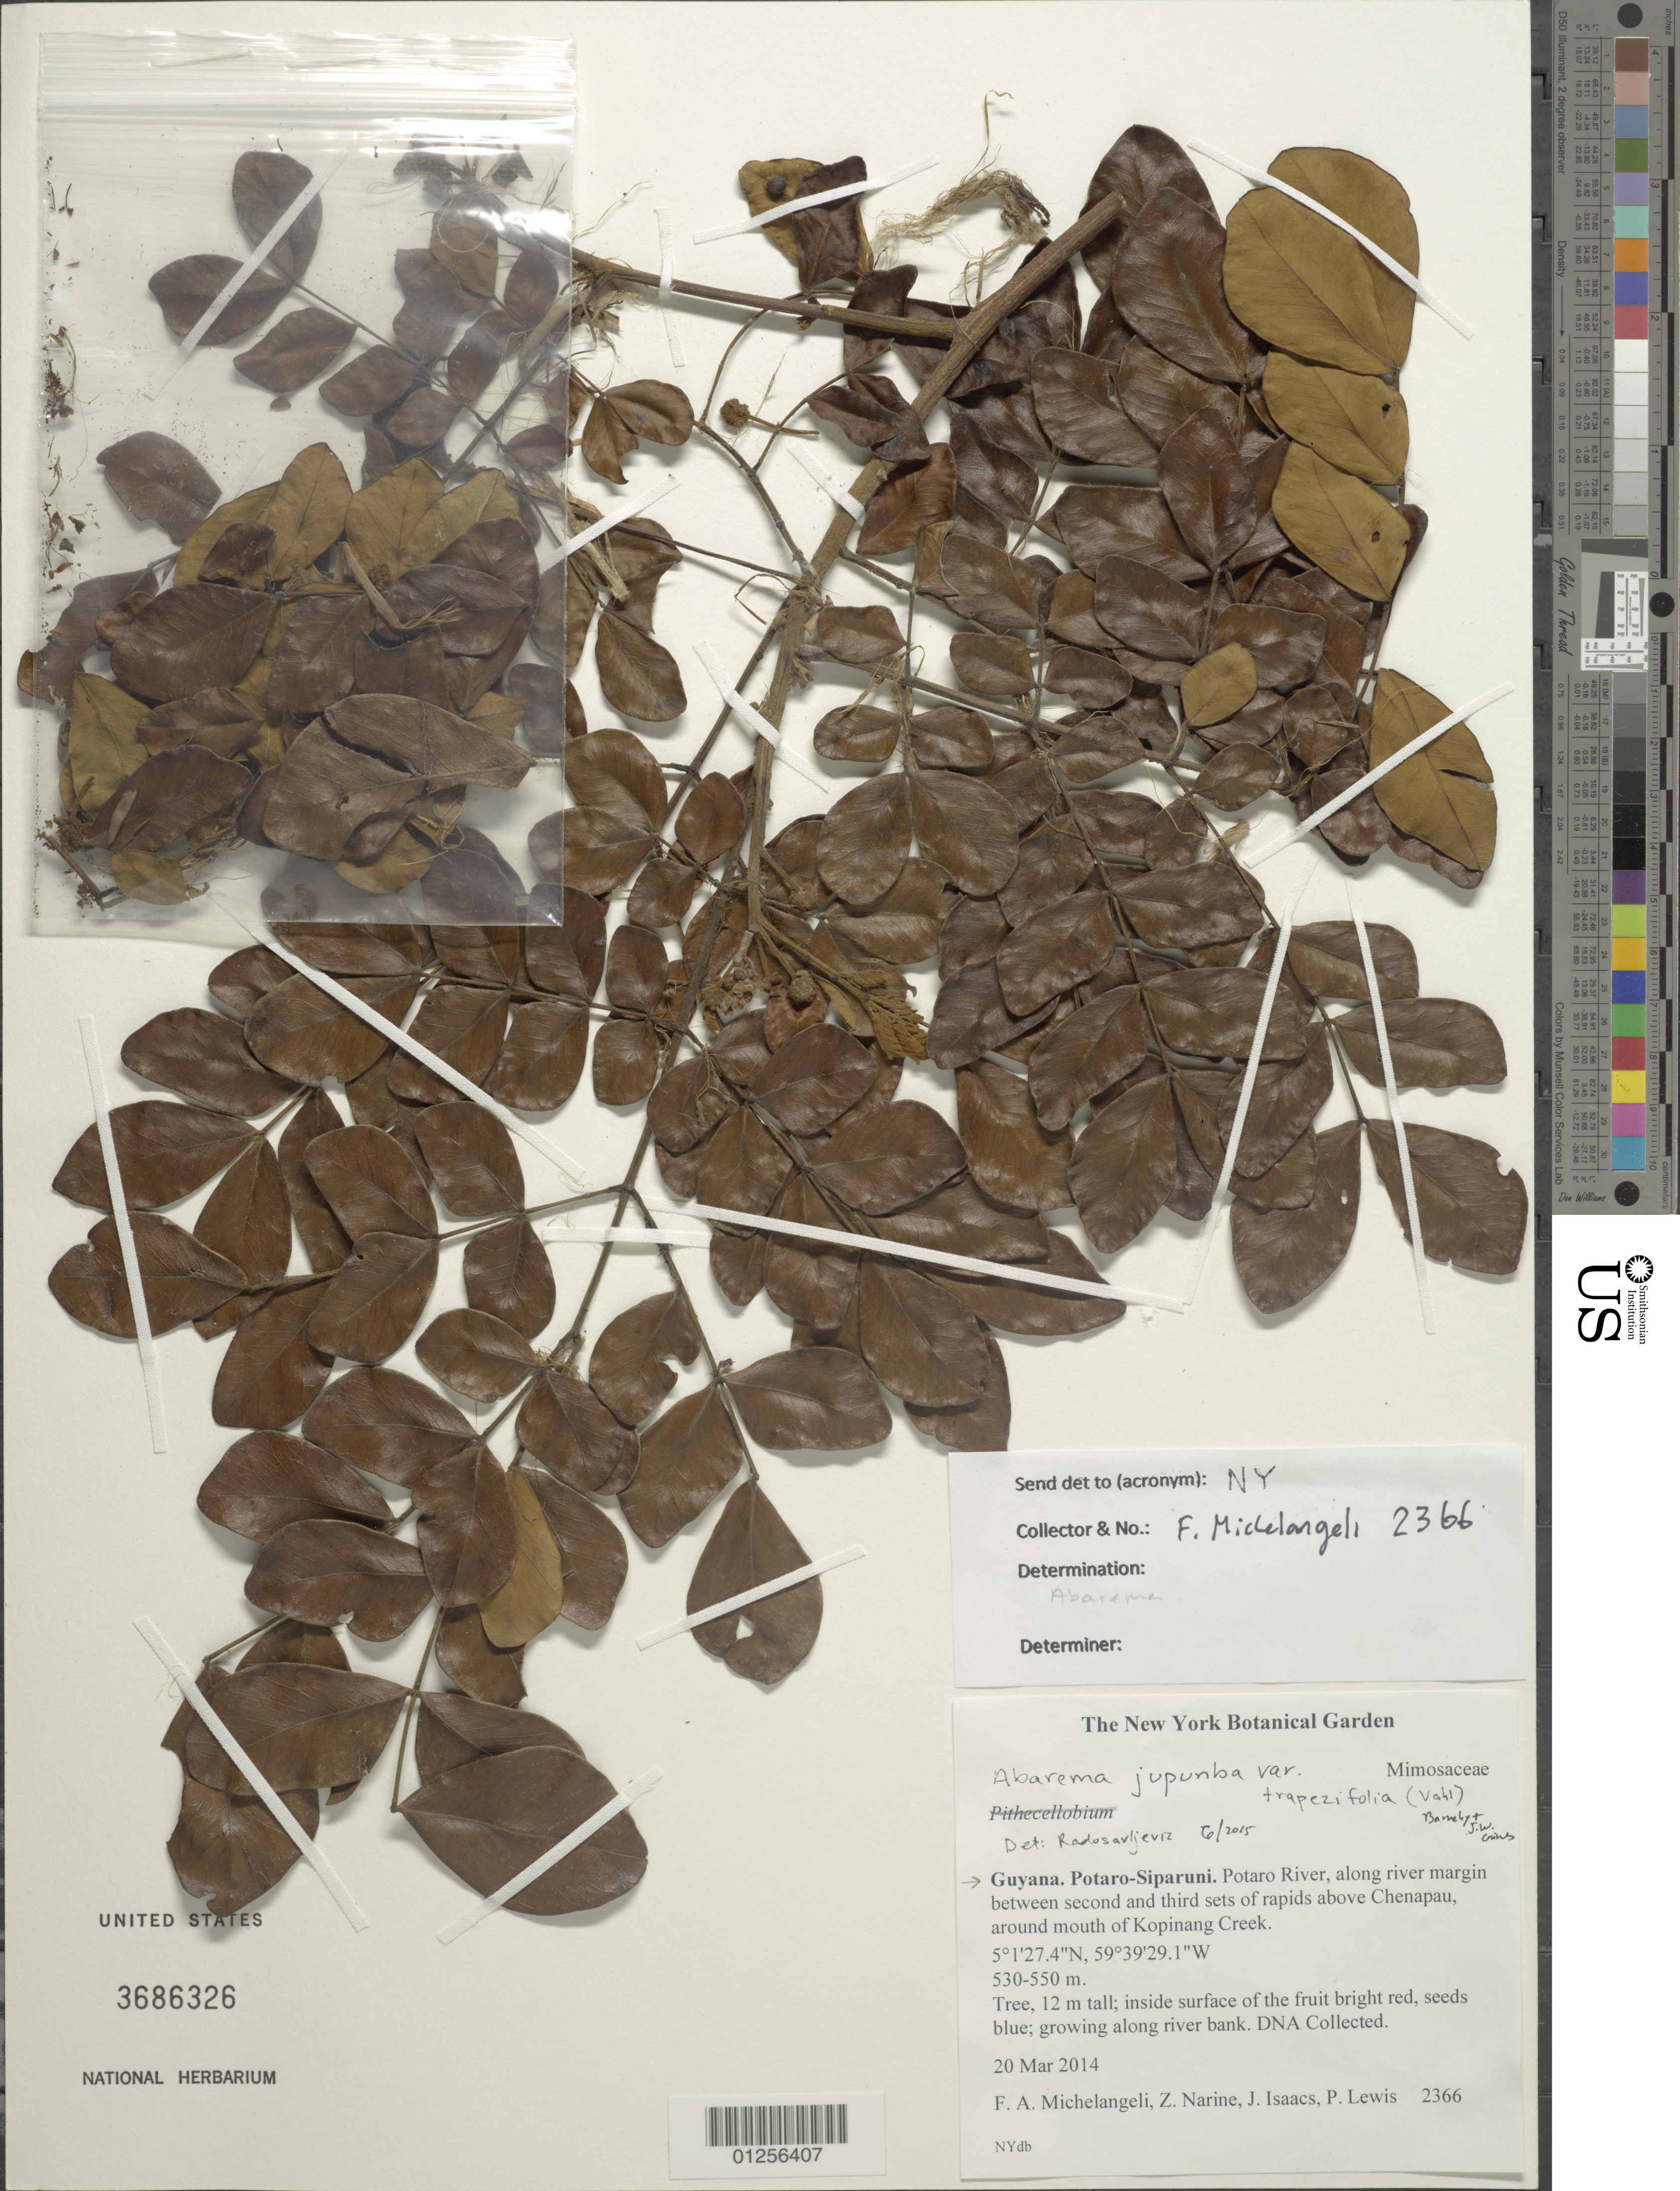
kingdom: Plantae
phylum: Tracheophyta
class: Magnoliopsida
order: Fabales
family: Fabaceae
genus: Jupunba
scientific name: Jupunba trapezifolia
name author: (Vahl) Moldenke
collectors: F. A. Michelangeli, Z. Narine, J. Isaacs & P. Lewis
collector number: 2366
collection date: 2014-03-20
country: Guyana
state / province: Potaro-Siparuni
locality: Potaro River, along river margin between second and third sets of rapids above Chenapau, around mouth of Kopinang Creek.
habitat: Growing along river bank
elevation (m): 530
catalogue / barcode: US 3686326